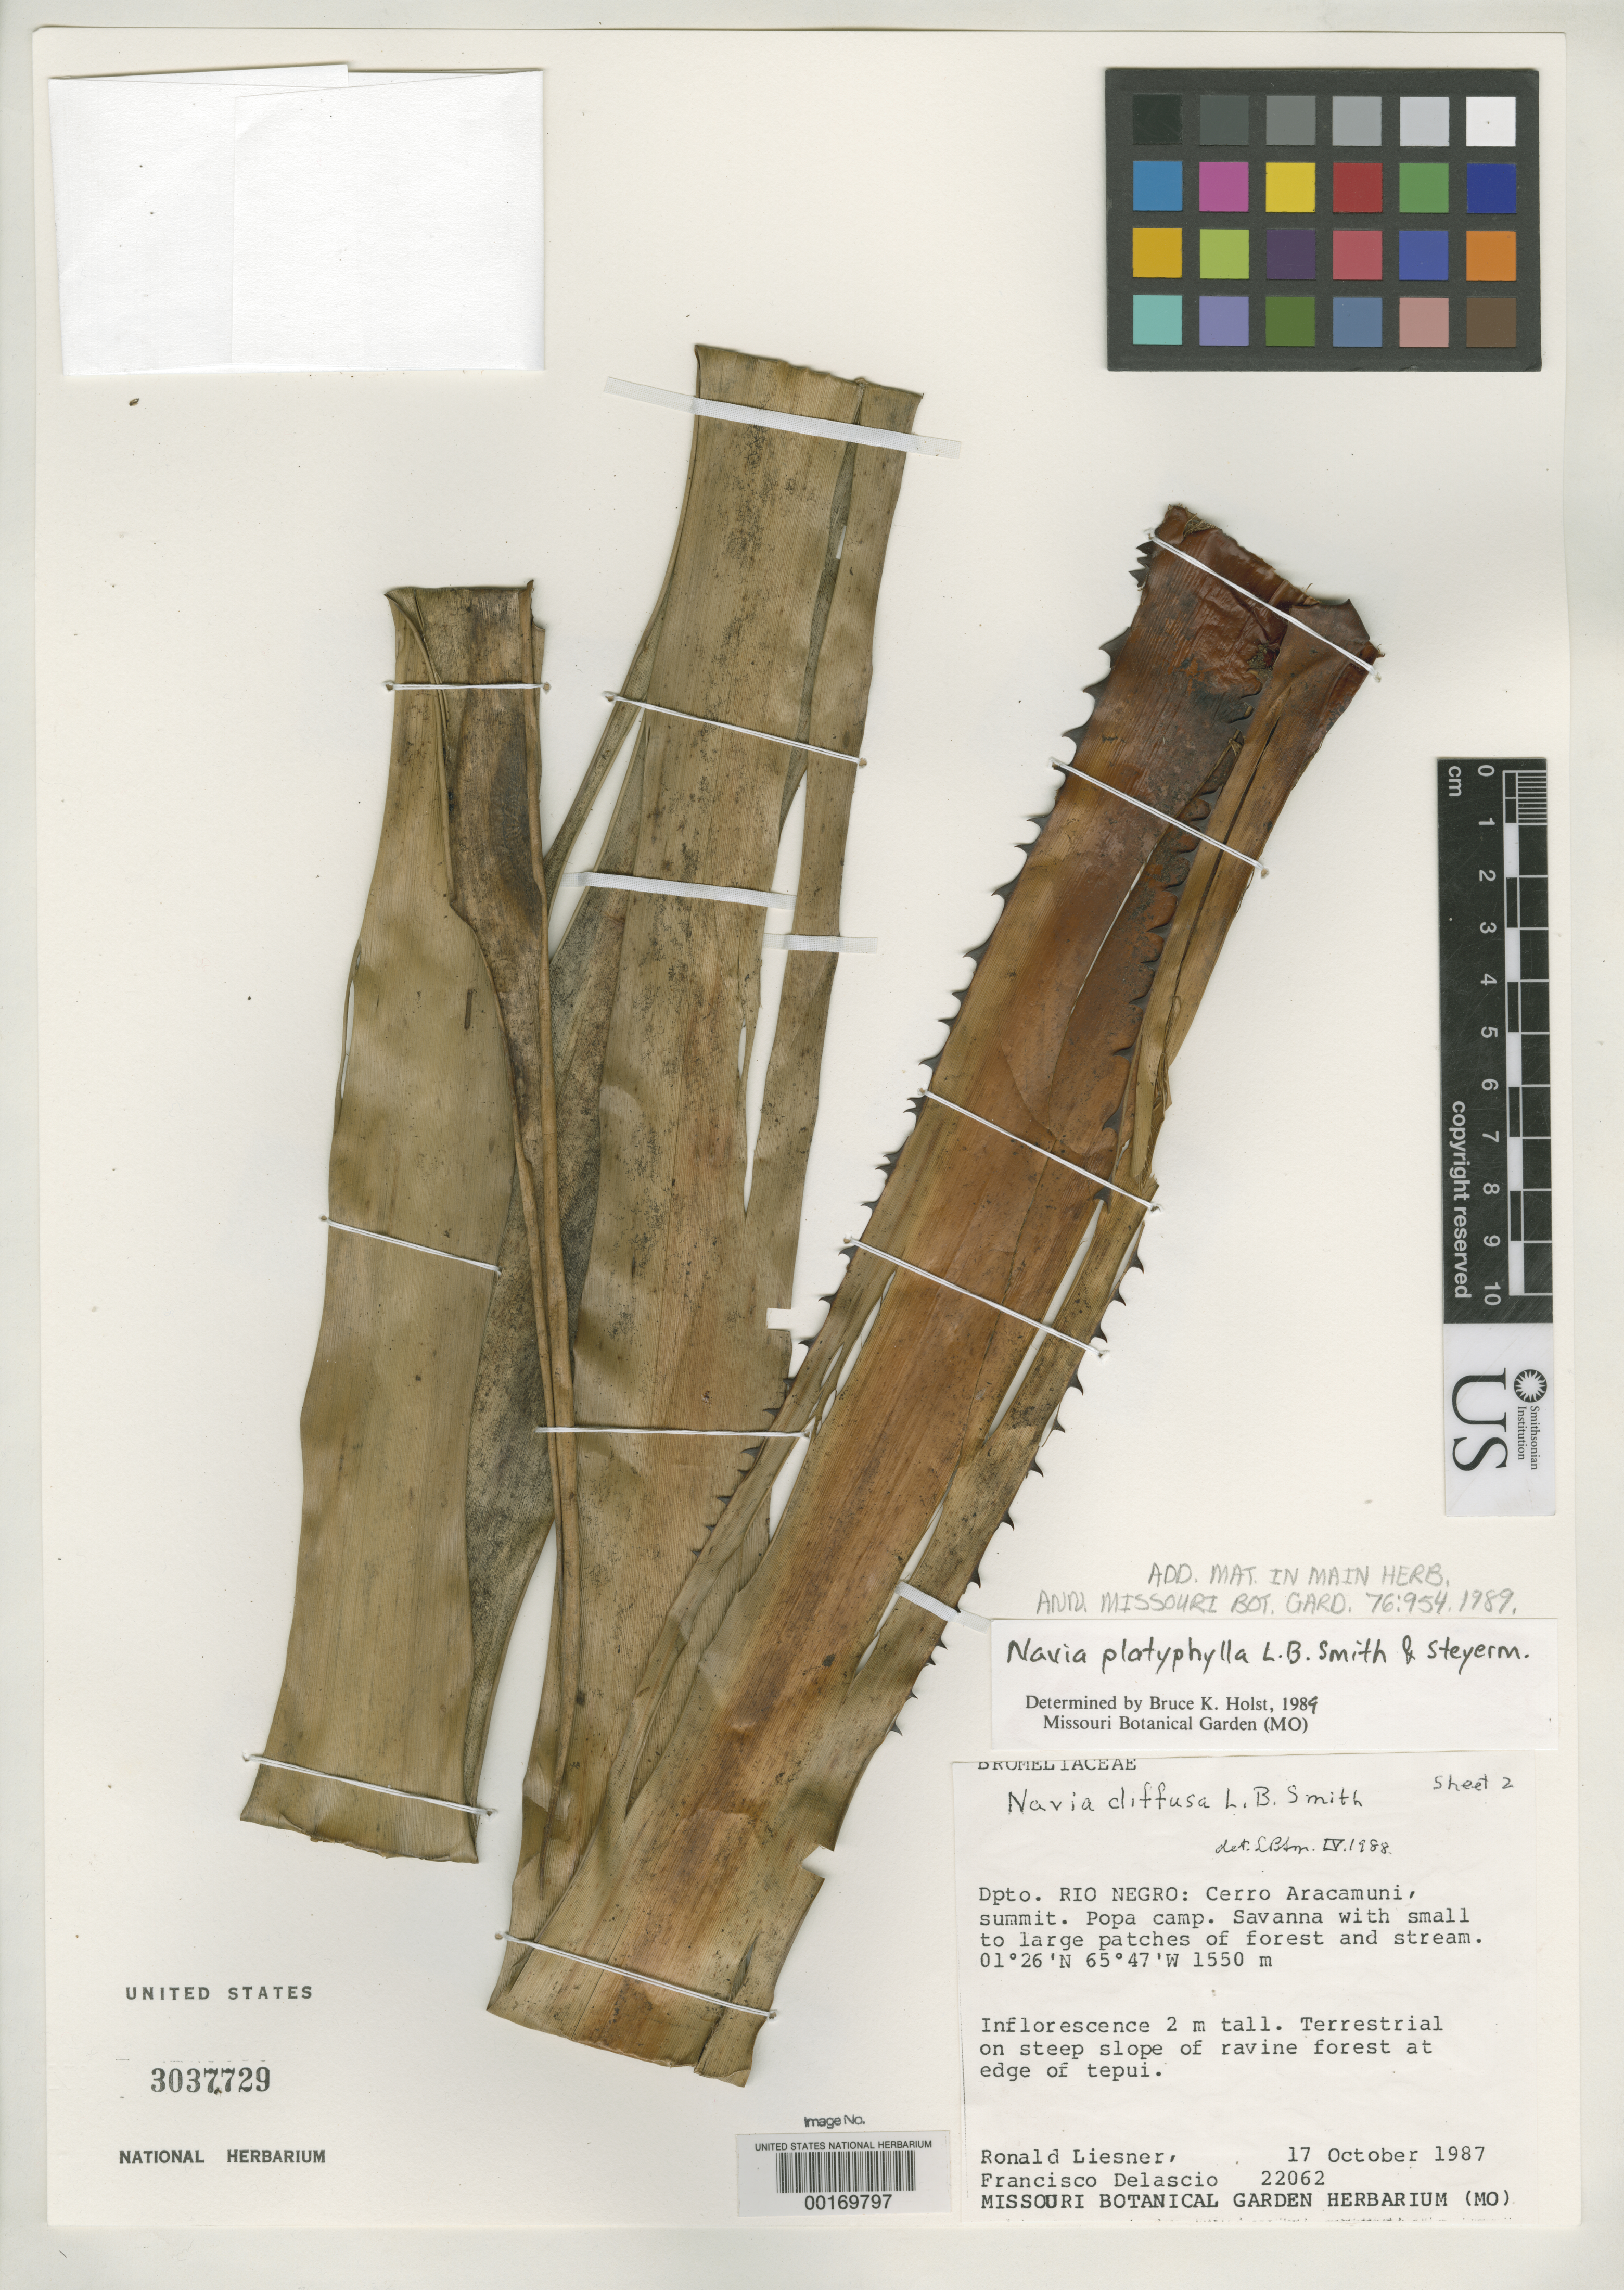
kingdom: Plantae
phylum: Tracheophyta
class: Liliopsida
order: Poales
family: Bromeliaceae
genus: Navia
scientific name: Navia platyphylla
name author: L.B. Sm. & Steyerm.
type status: Holotype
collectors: R. L. Liesner & F. Delascio C.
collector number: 22062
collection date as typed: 17 Oct 1987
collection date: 1987-10-17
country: Venezuela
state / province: Amazonas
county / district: Rio Negro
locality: Summit of Cerro Aracamuni, Popa camp.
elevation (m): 1550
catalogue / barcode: US 3037729